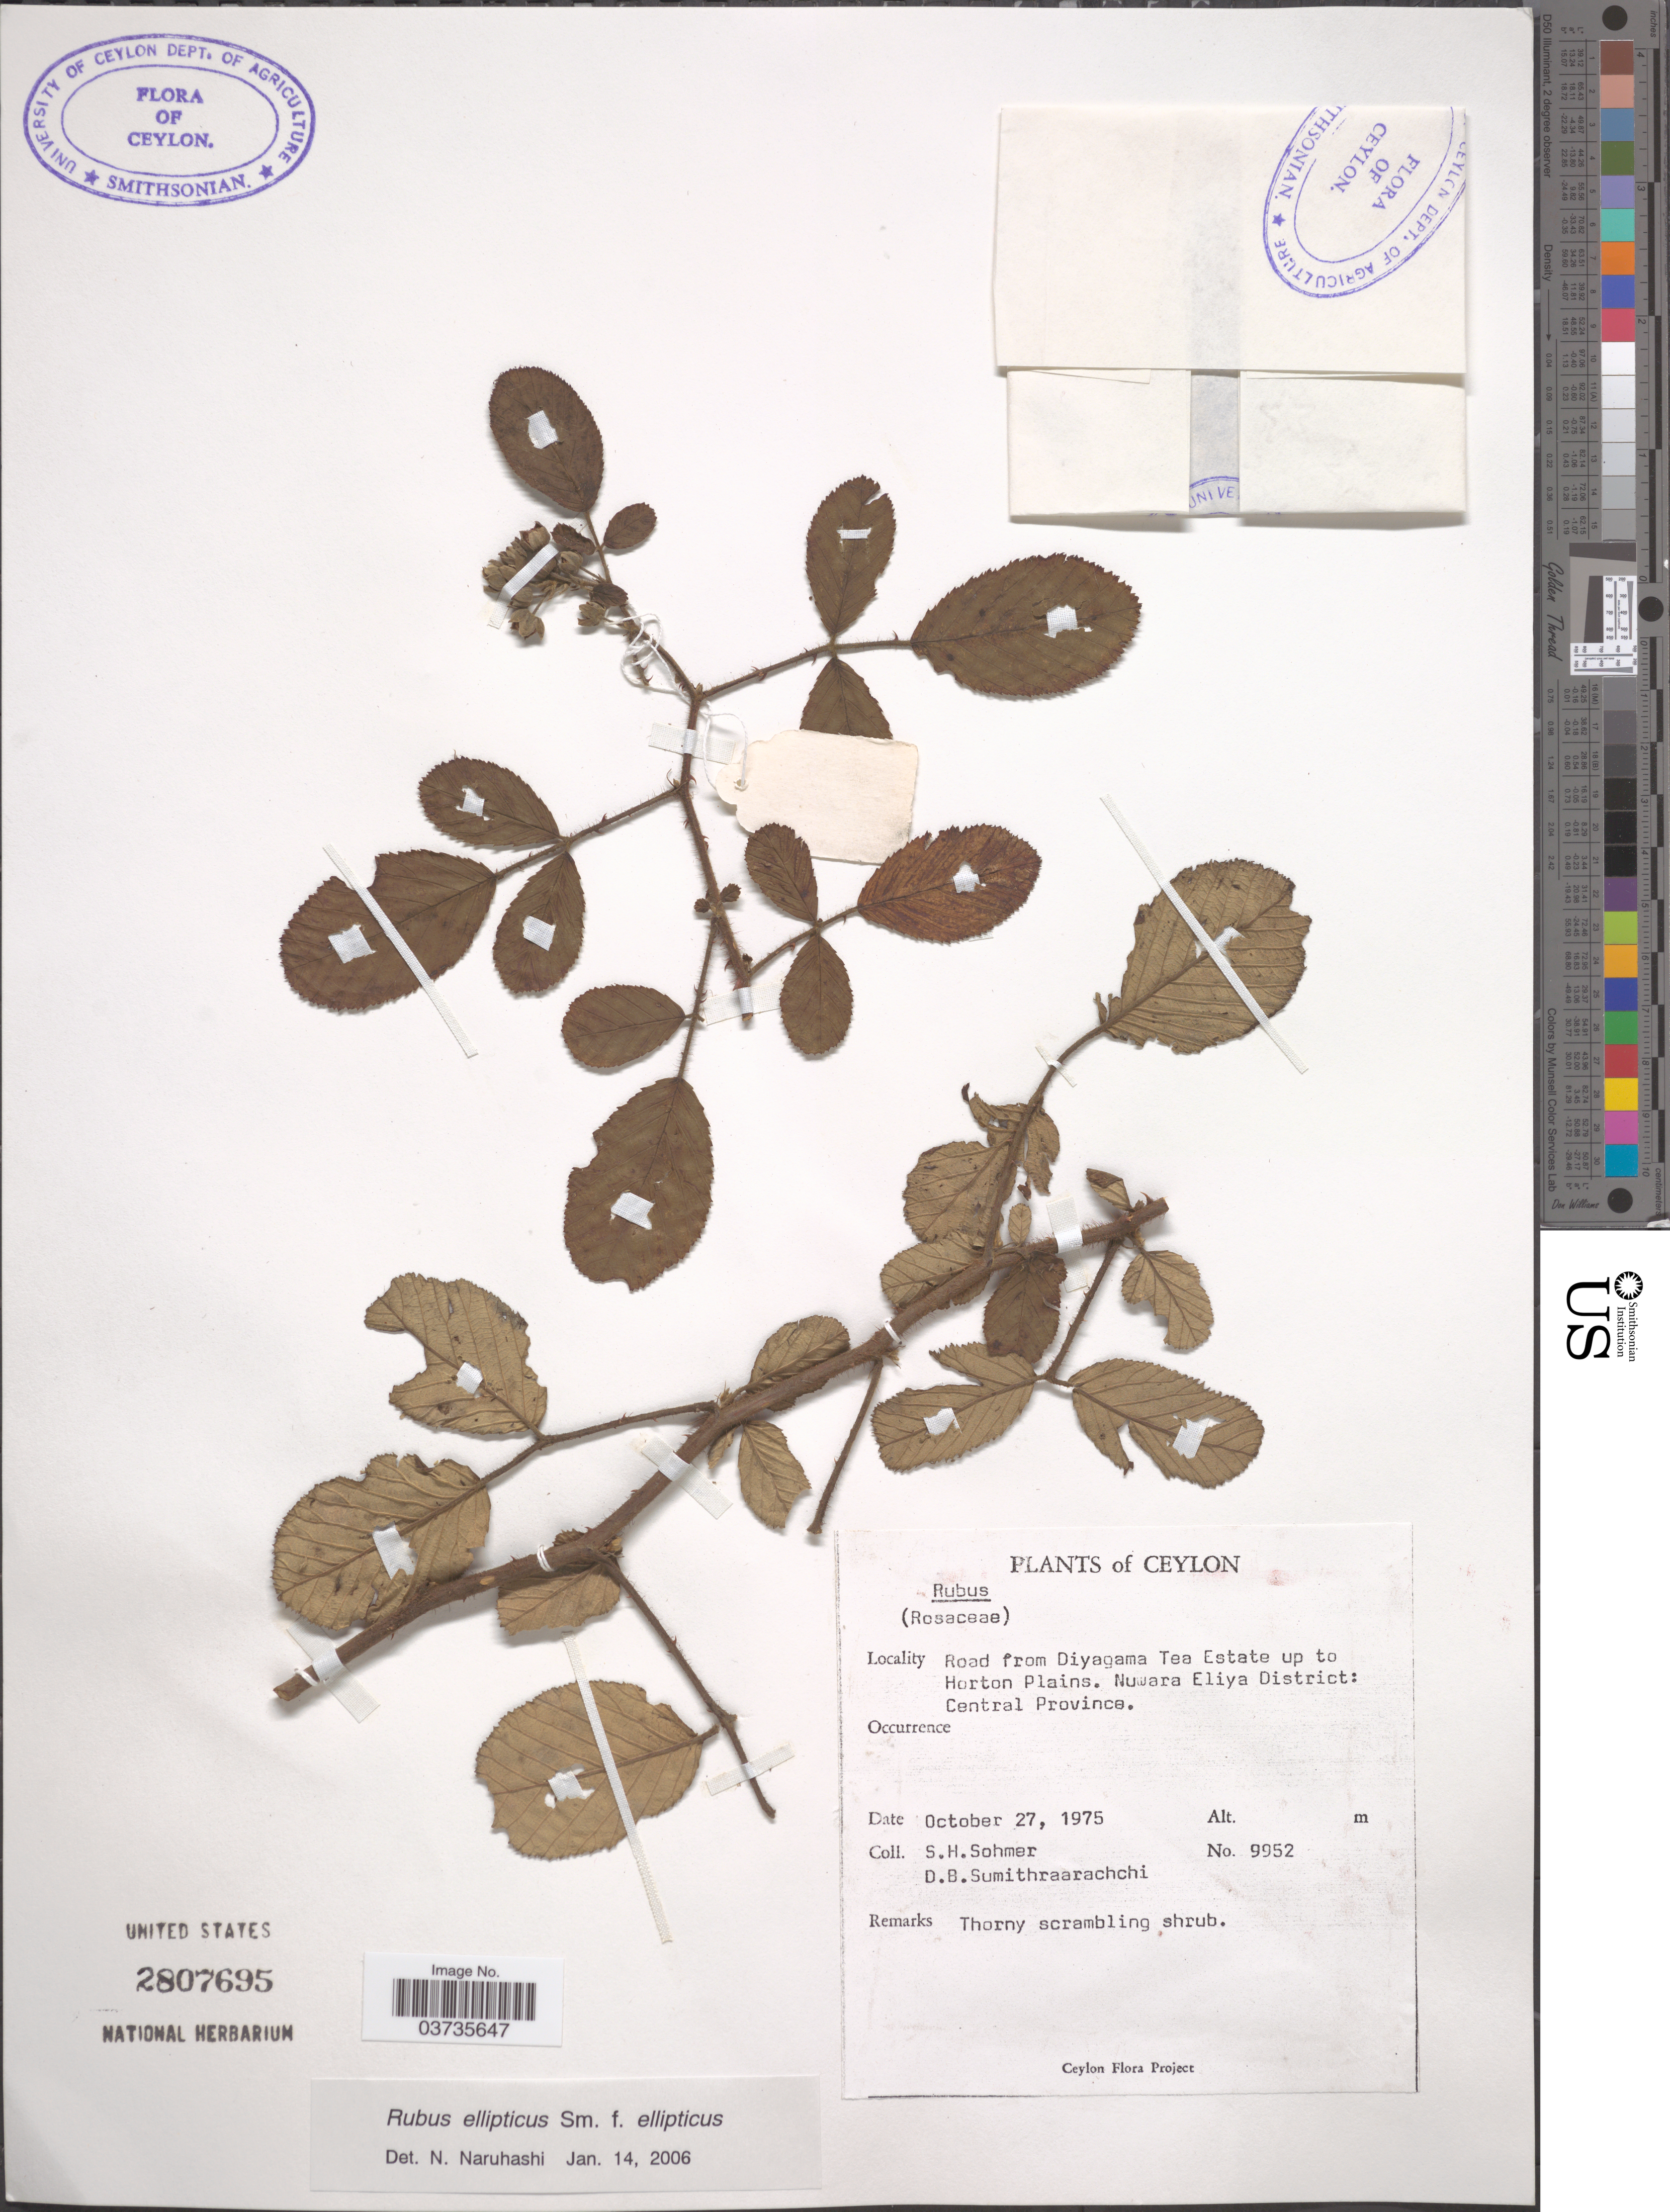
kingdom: Plantae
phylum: Tracheophyta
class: Magnoliopsida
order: Rosales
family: Rosaceae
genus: Rubus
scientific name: Rubus ellipticus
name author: Sm.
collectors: S. H. Sohmer & D. B. Sumithraarachchi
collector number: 9952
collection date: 1975-10-27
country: Sri Lanka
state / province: Central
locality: Ceylon. Road from Diyagama Tea Estate up to Horton Plains. Nuwara Eliya District.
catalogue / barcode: US 2807695